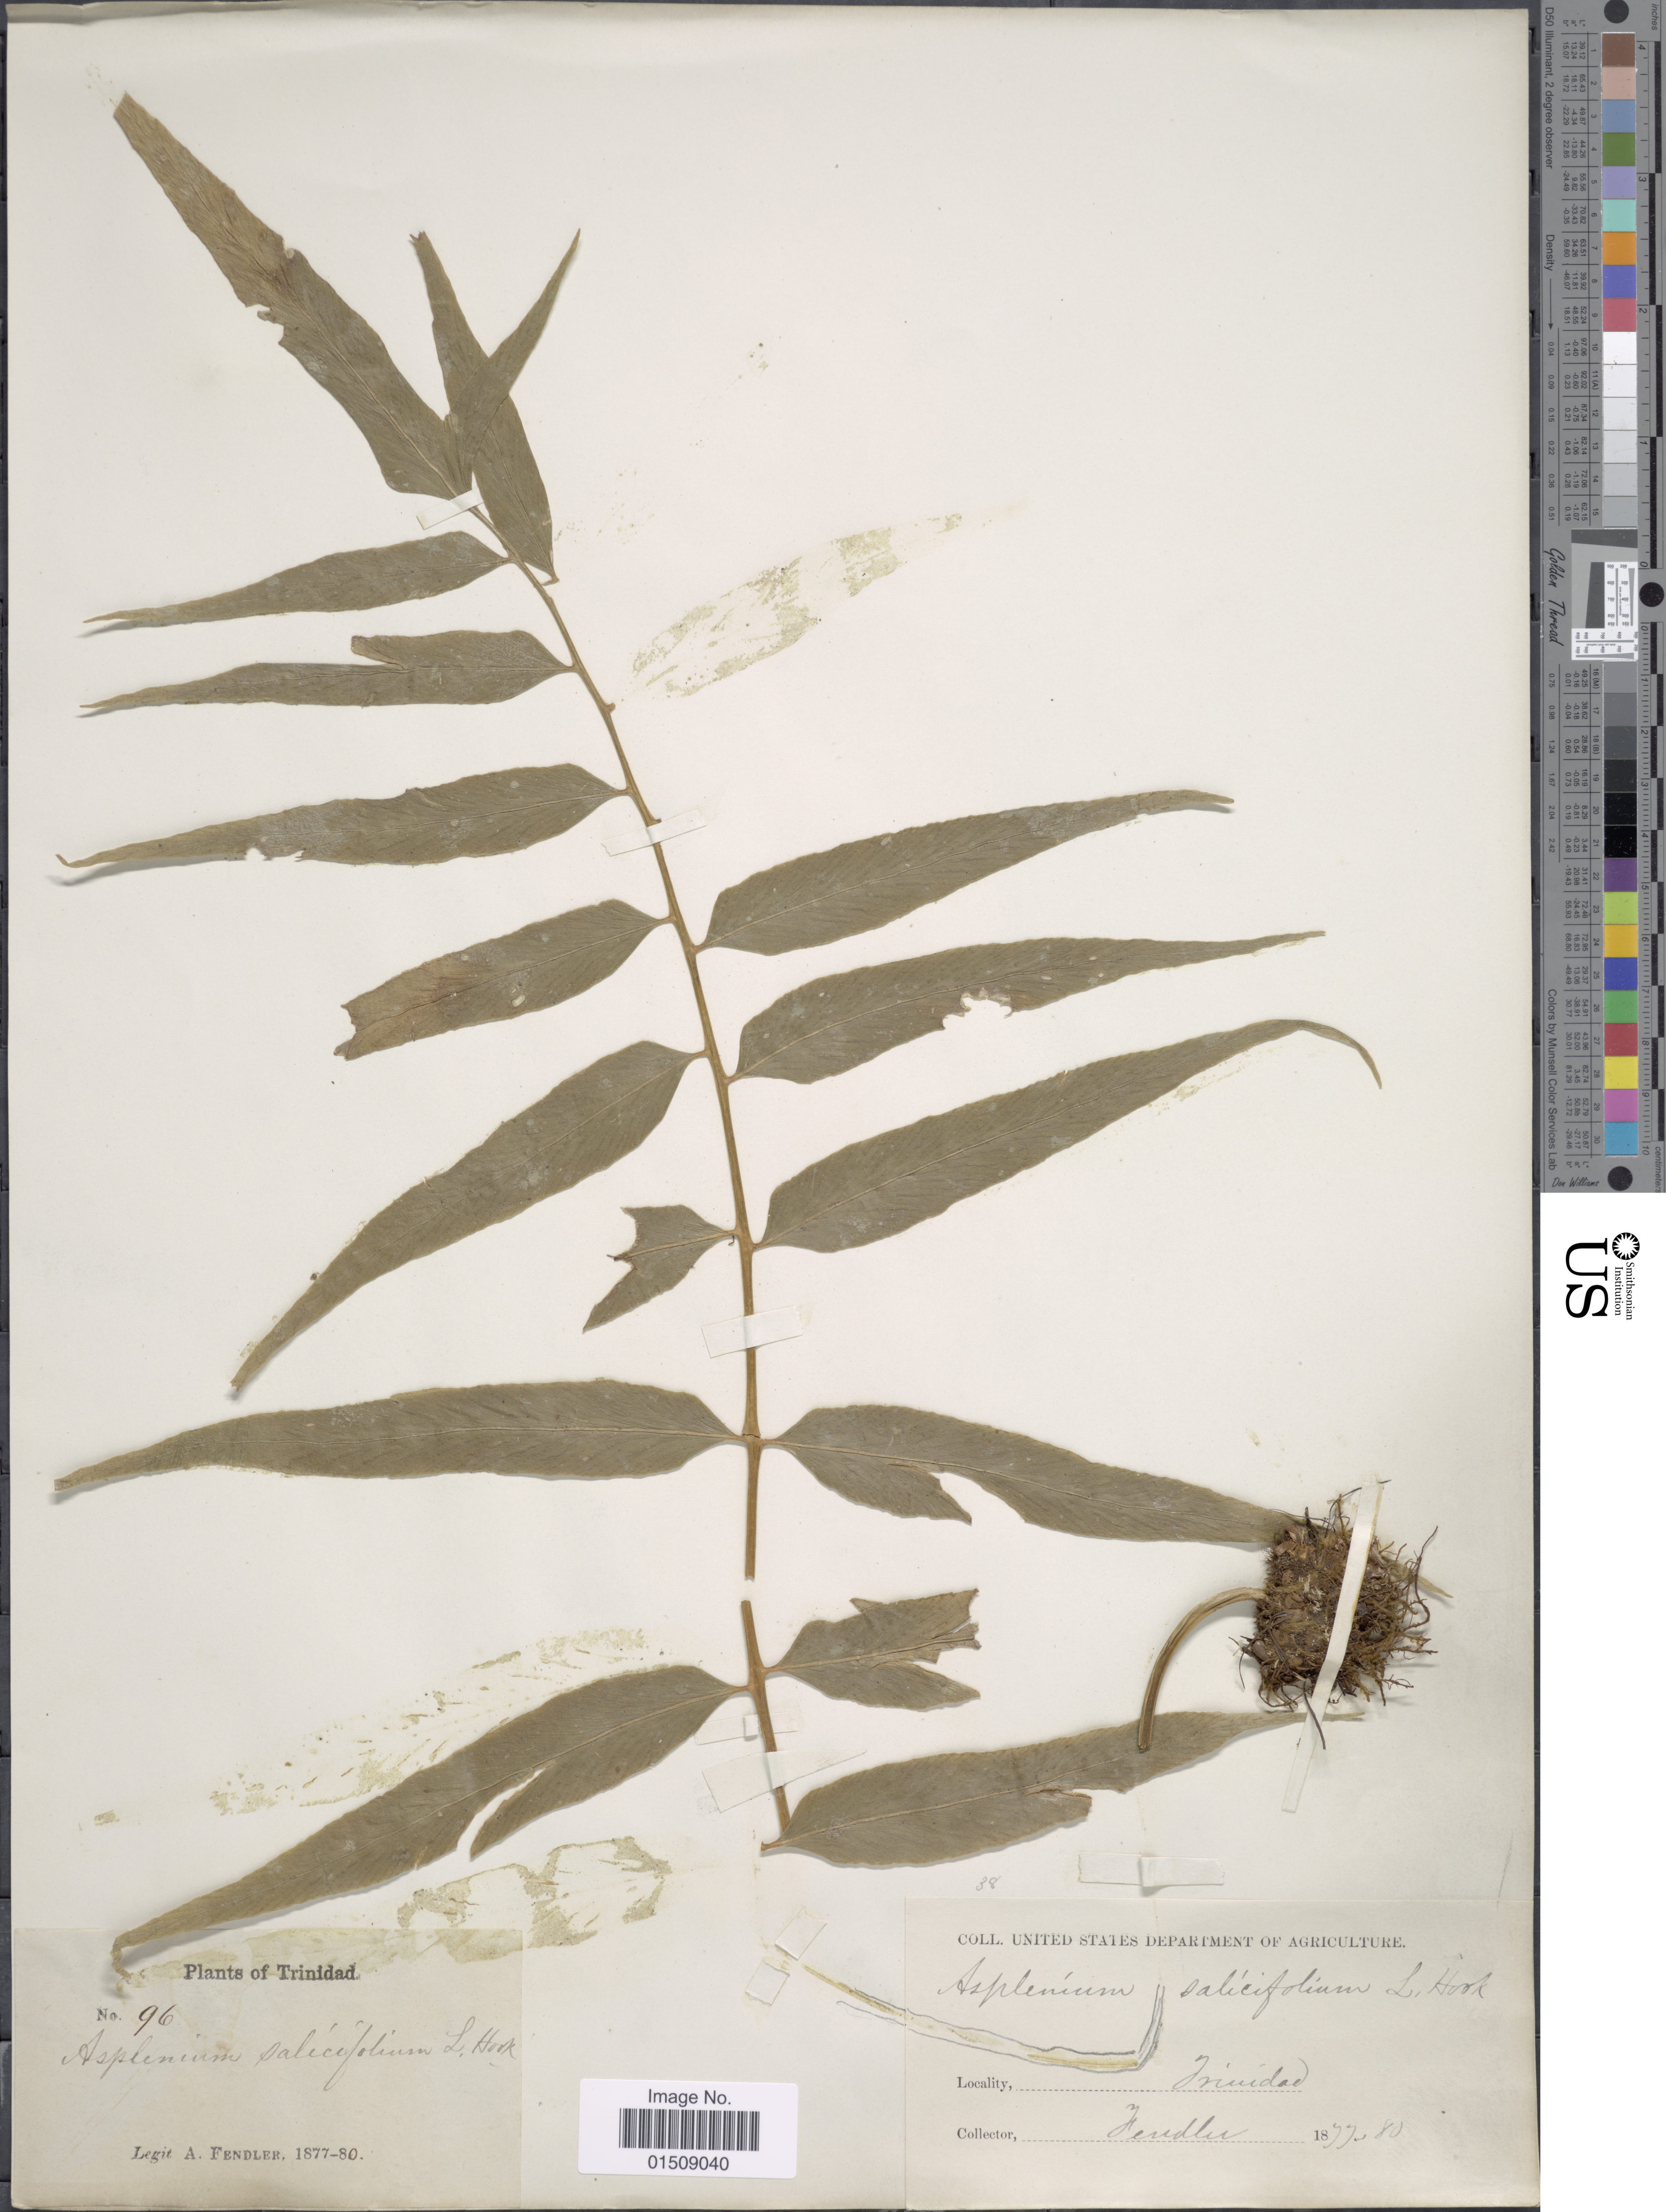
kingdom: Plantae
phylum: Tracheophyta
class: Polypodiopsida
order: Polypodiales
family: Aspleniaceae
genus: Asplenium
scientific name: Asplenium juglandifolium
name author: Lam.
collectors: A. Fendler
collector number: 96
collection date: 1877/1880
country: Trinidad and Tobago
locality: Trinidad